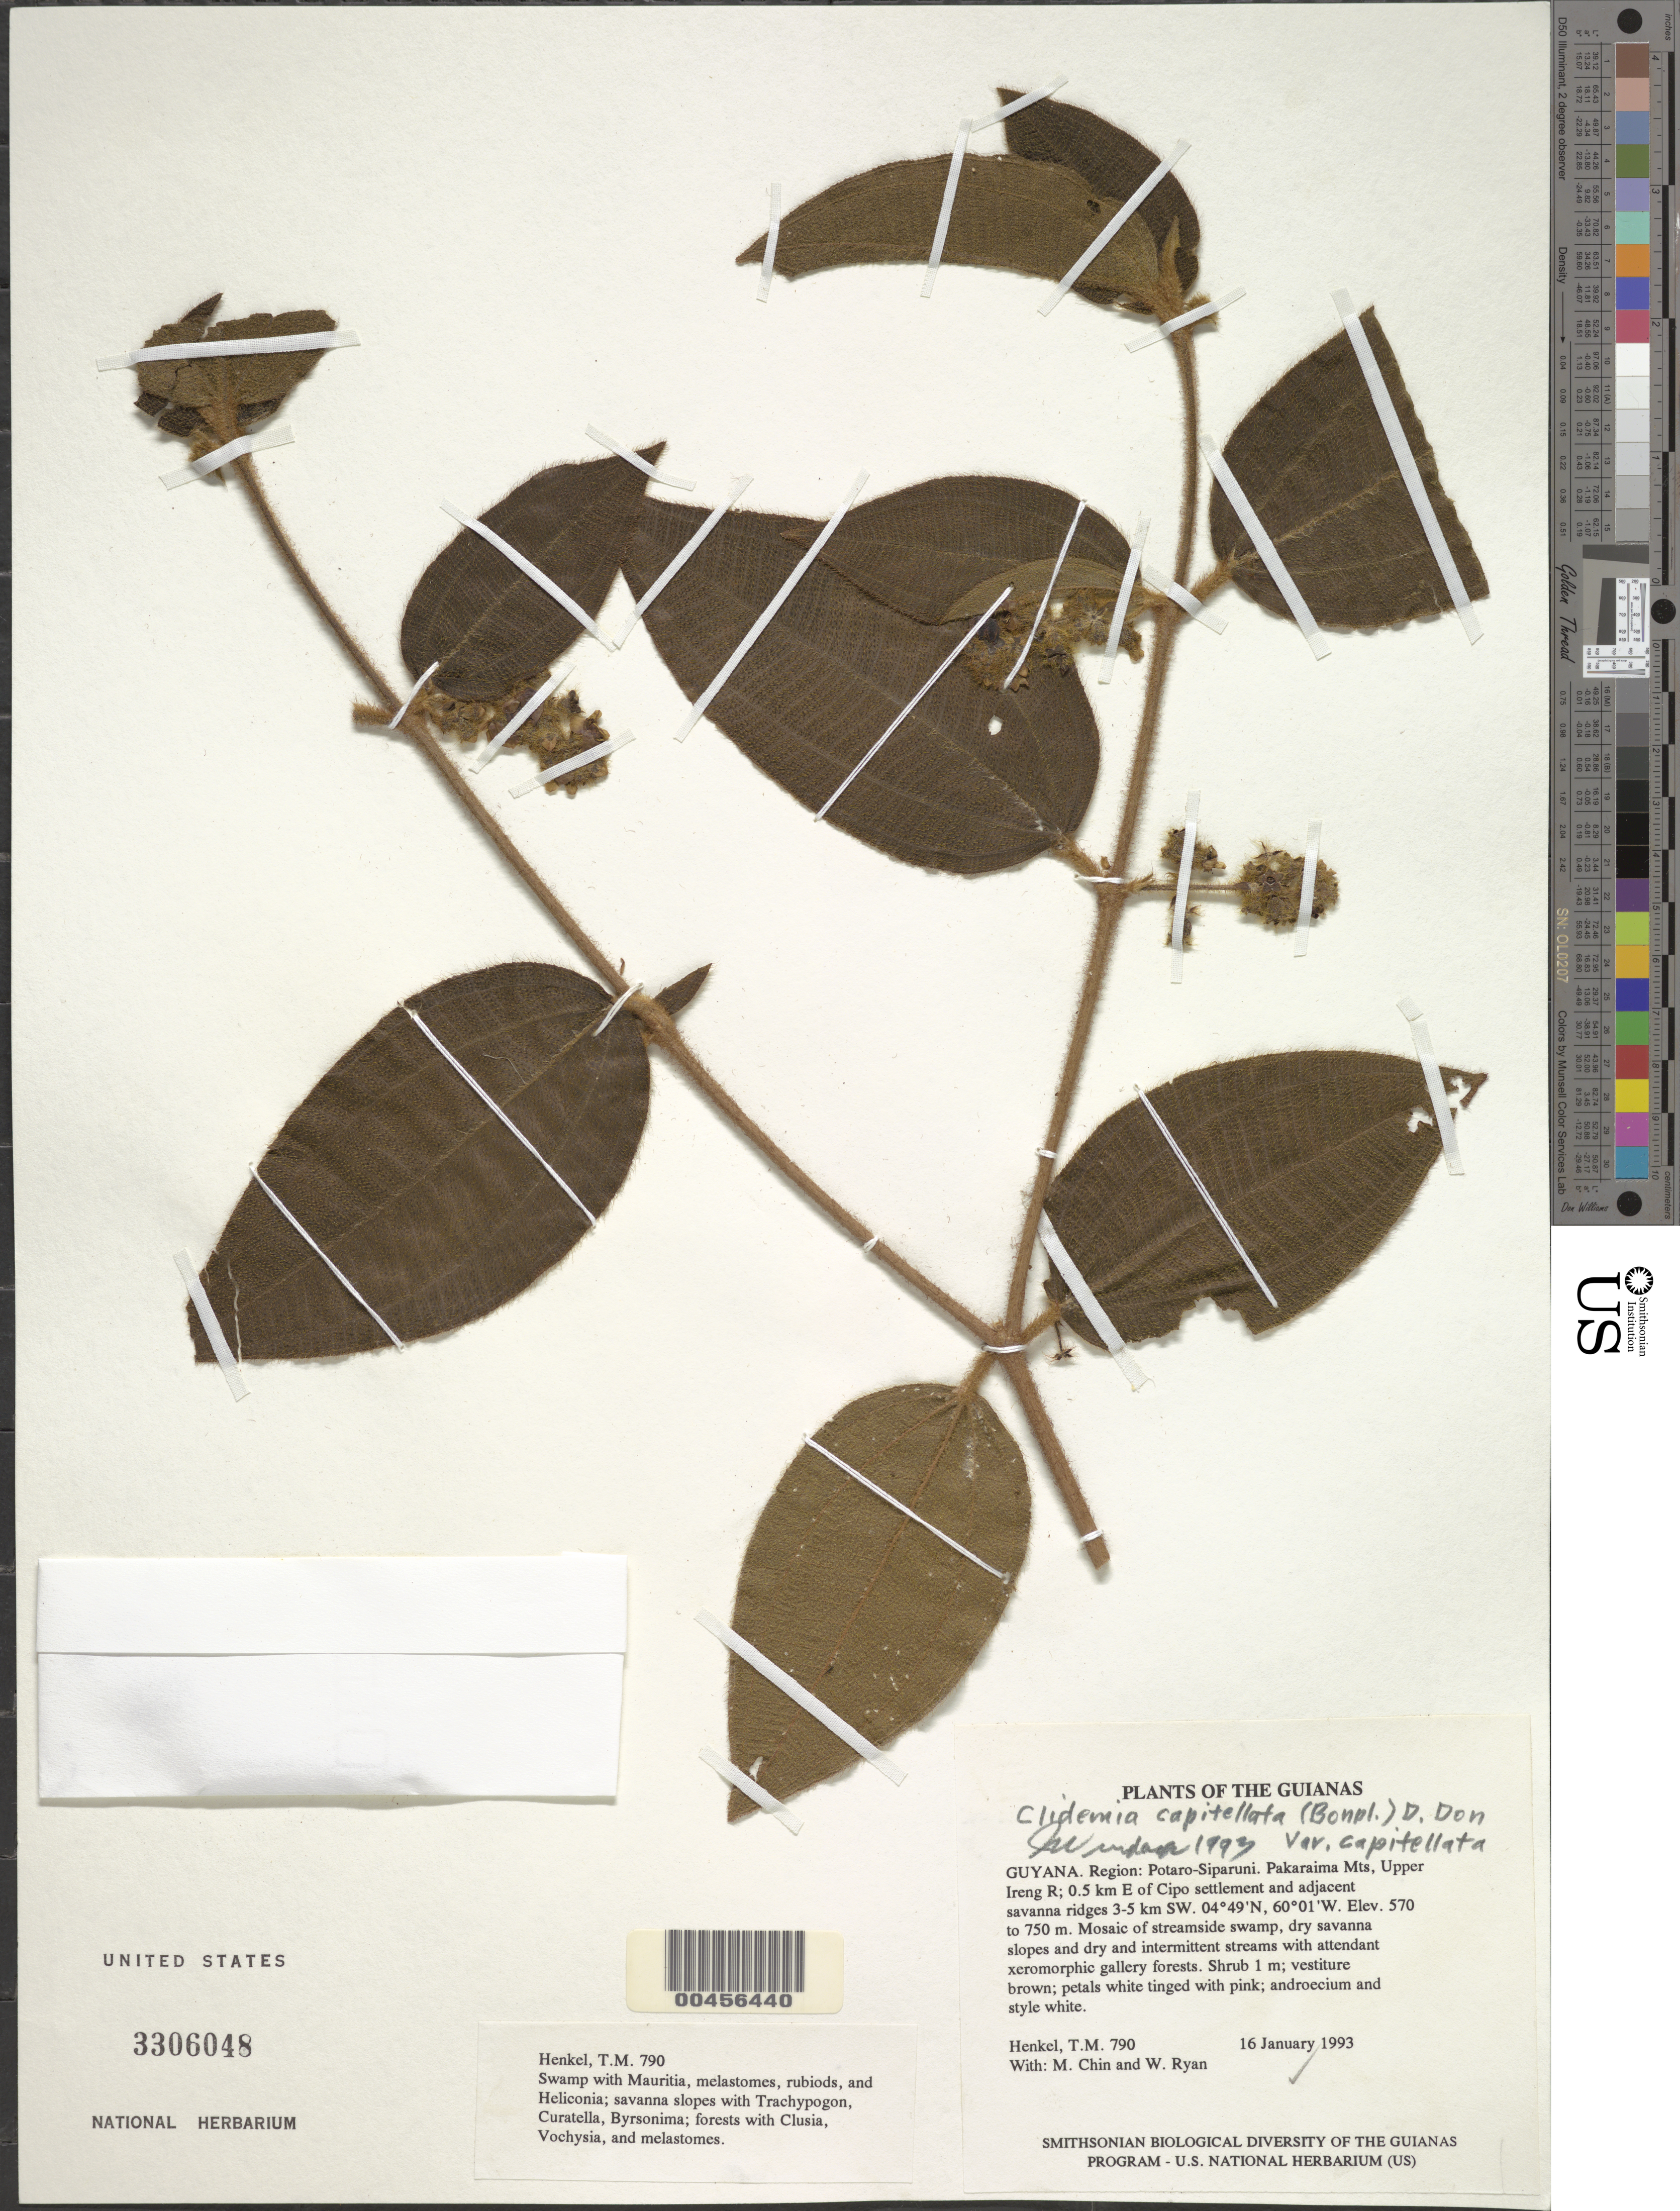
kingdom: Plantae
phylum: Tracheophyta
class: Magnoliopsida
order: Myrtales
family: Melastomataceae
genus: Clidemia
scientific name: Clidemia capitellata var. capitellata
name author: (Bonpl.) D. Don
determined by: Wurdack, John J., (US), US (UNITED STATES)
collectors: T. Henkel, M. Chin & W. Ryan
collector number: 790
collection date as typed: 16 January 1993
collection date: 1993-01-16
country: Guyana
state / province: Potaro-Siparuni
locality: Pakaraima Mts, Upper Ireng R; 0.5 km E of Cipo settlement and adjacent savanna ridges 3-5 km SW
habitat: Mosaic of streamside swamp, dry savanna slopes and dry and intermittent streams with attendant xeromorphic gallery forests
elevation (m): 570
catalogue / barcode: US 3306048